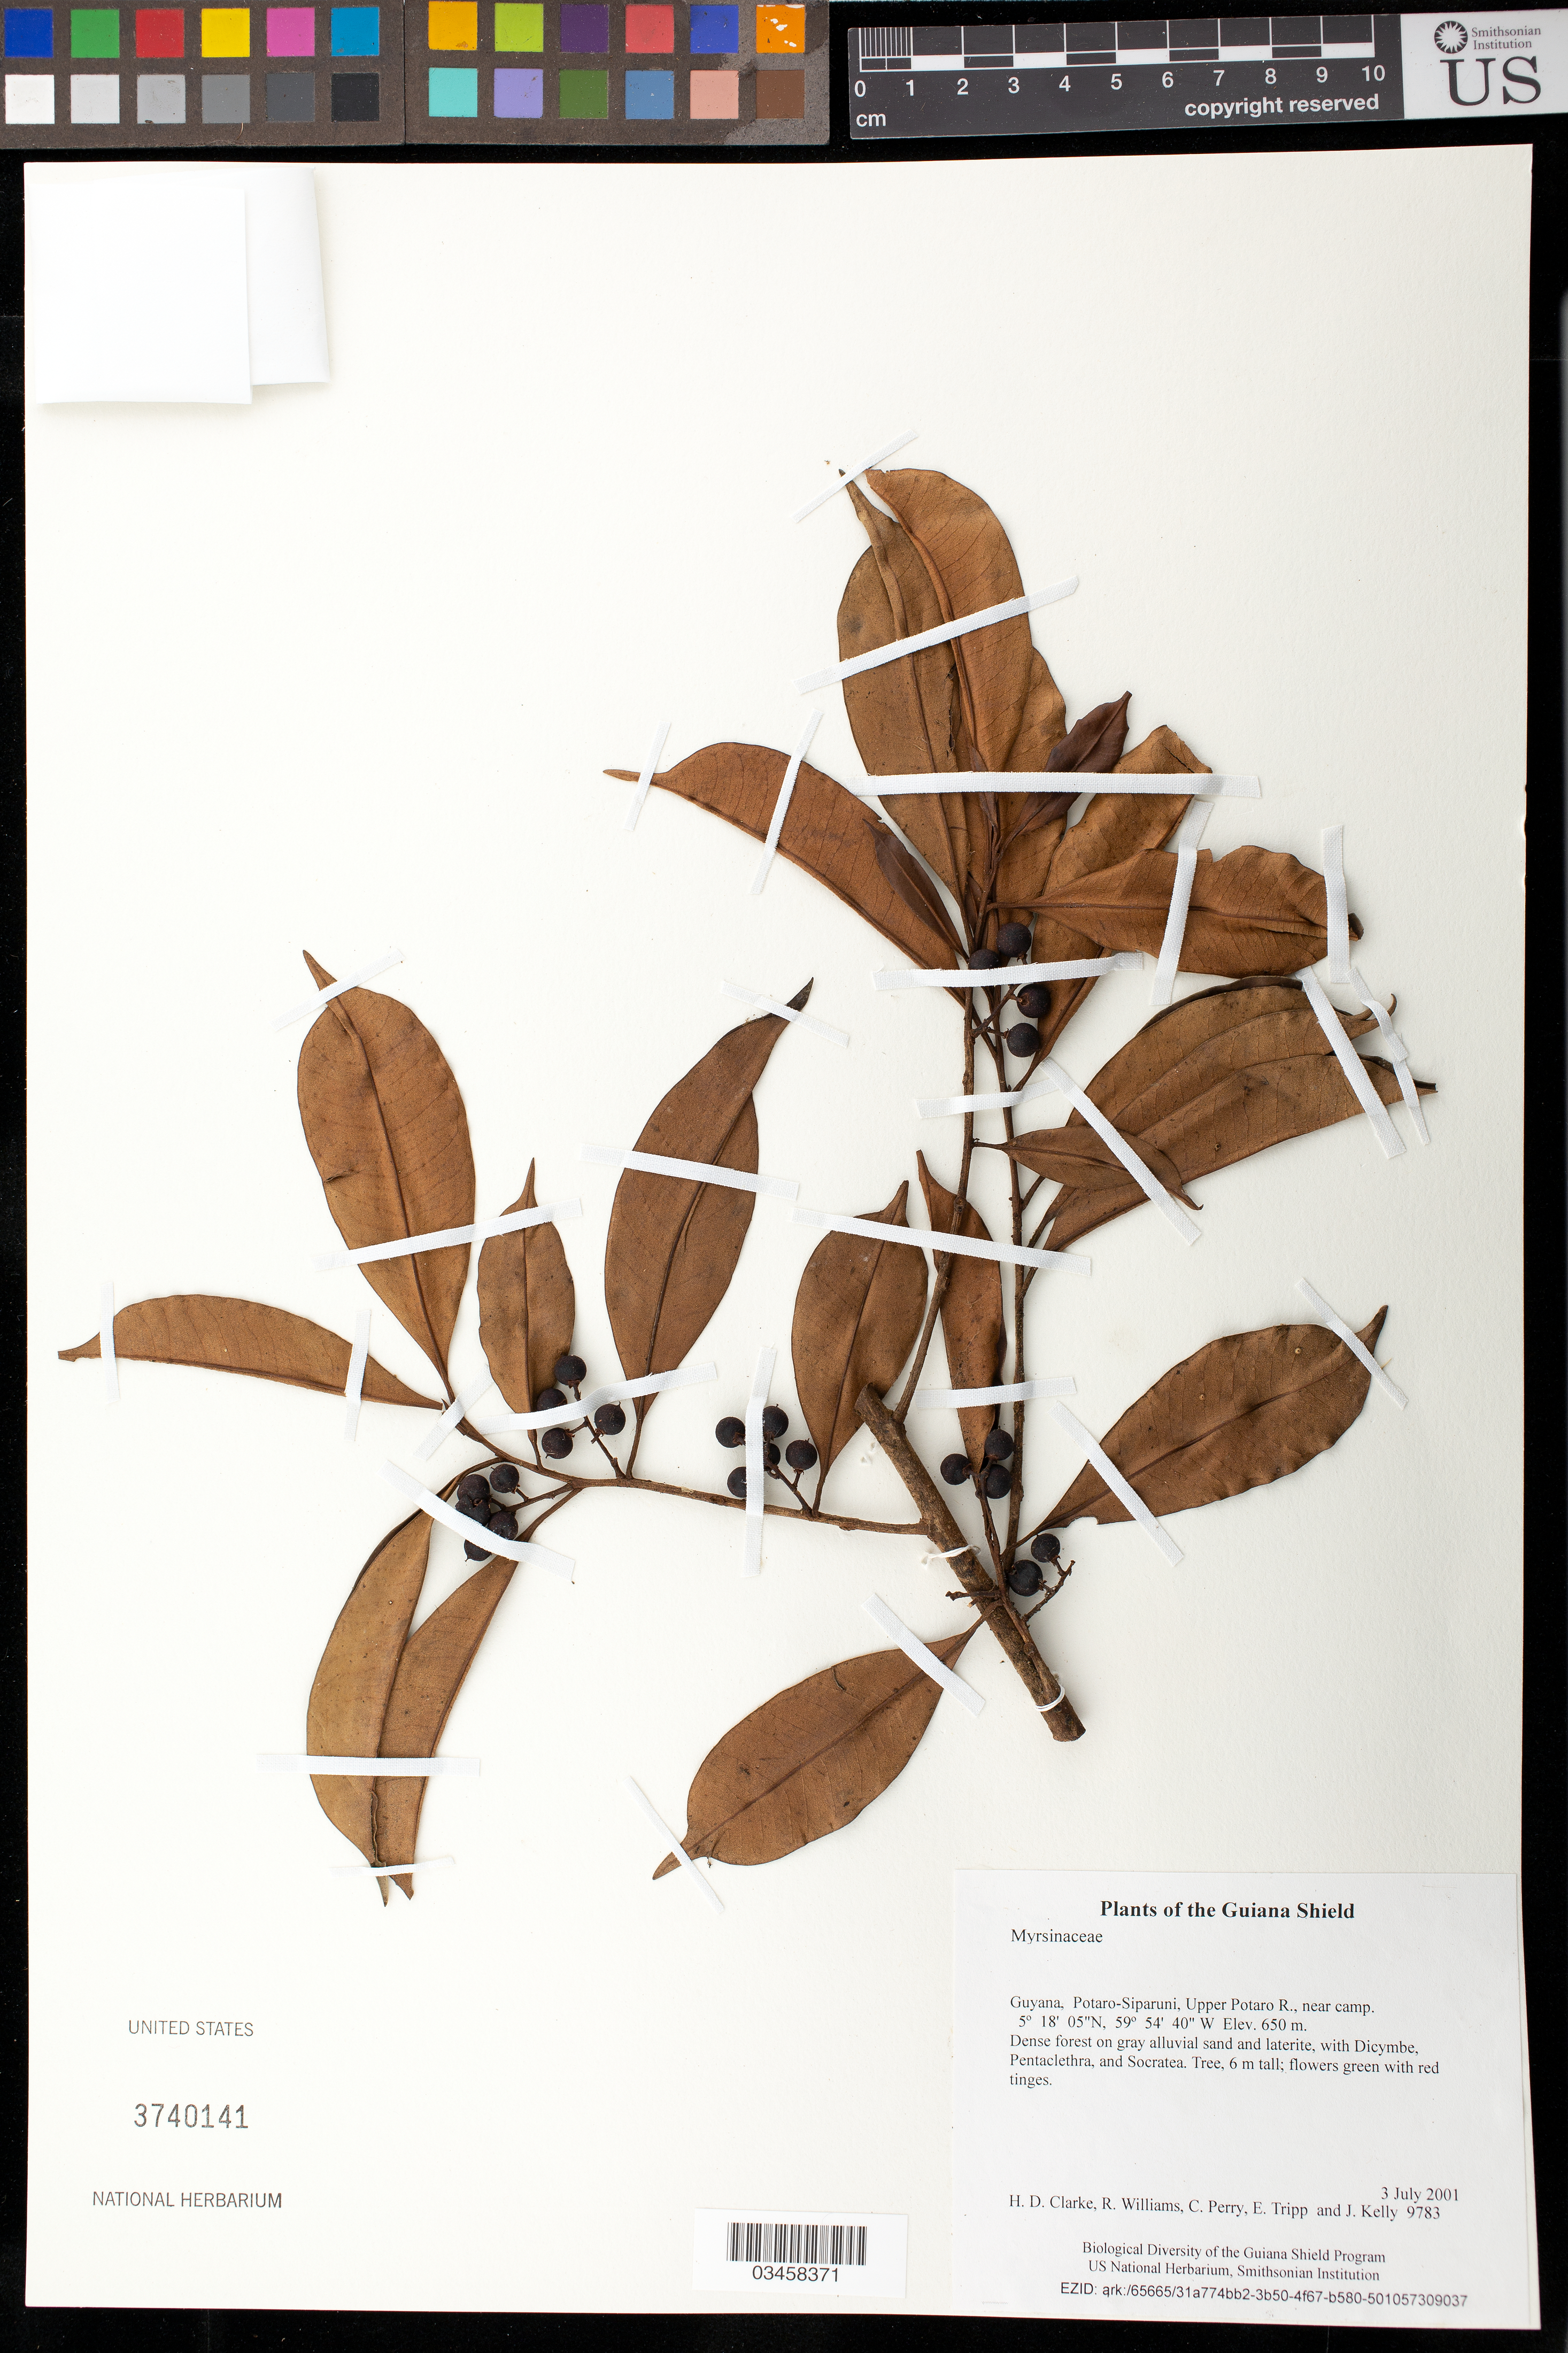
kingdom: Plantae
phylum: Tracheophyta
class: Magnoliopsida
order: Ericales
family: Primulaceae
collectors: H. D. Clarke, R. Williams, C. Perry, E. Tripp & J. Kelly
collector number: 9783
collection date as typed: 3 July 2001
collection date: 2001-07-03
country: Guyana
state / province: Potaro-Siparuni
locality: Upper Potaro R., near camp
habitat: Dense forest on gray alluvial sand and laterite, with Dicymbe, Pentaclethra, and Socratea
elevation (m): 650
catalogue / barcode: US 3740141